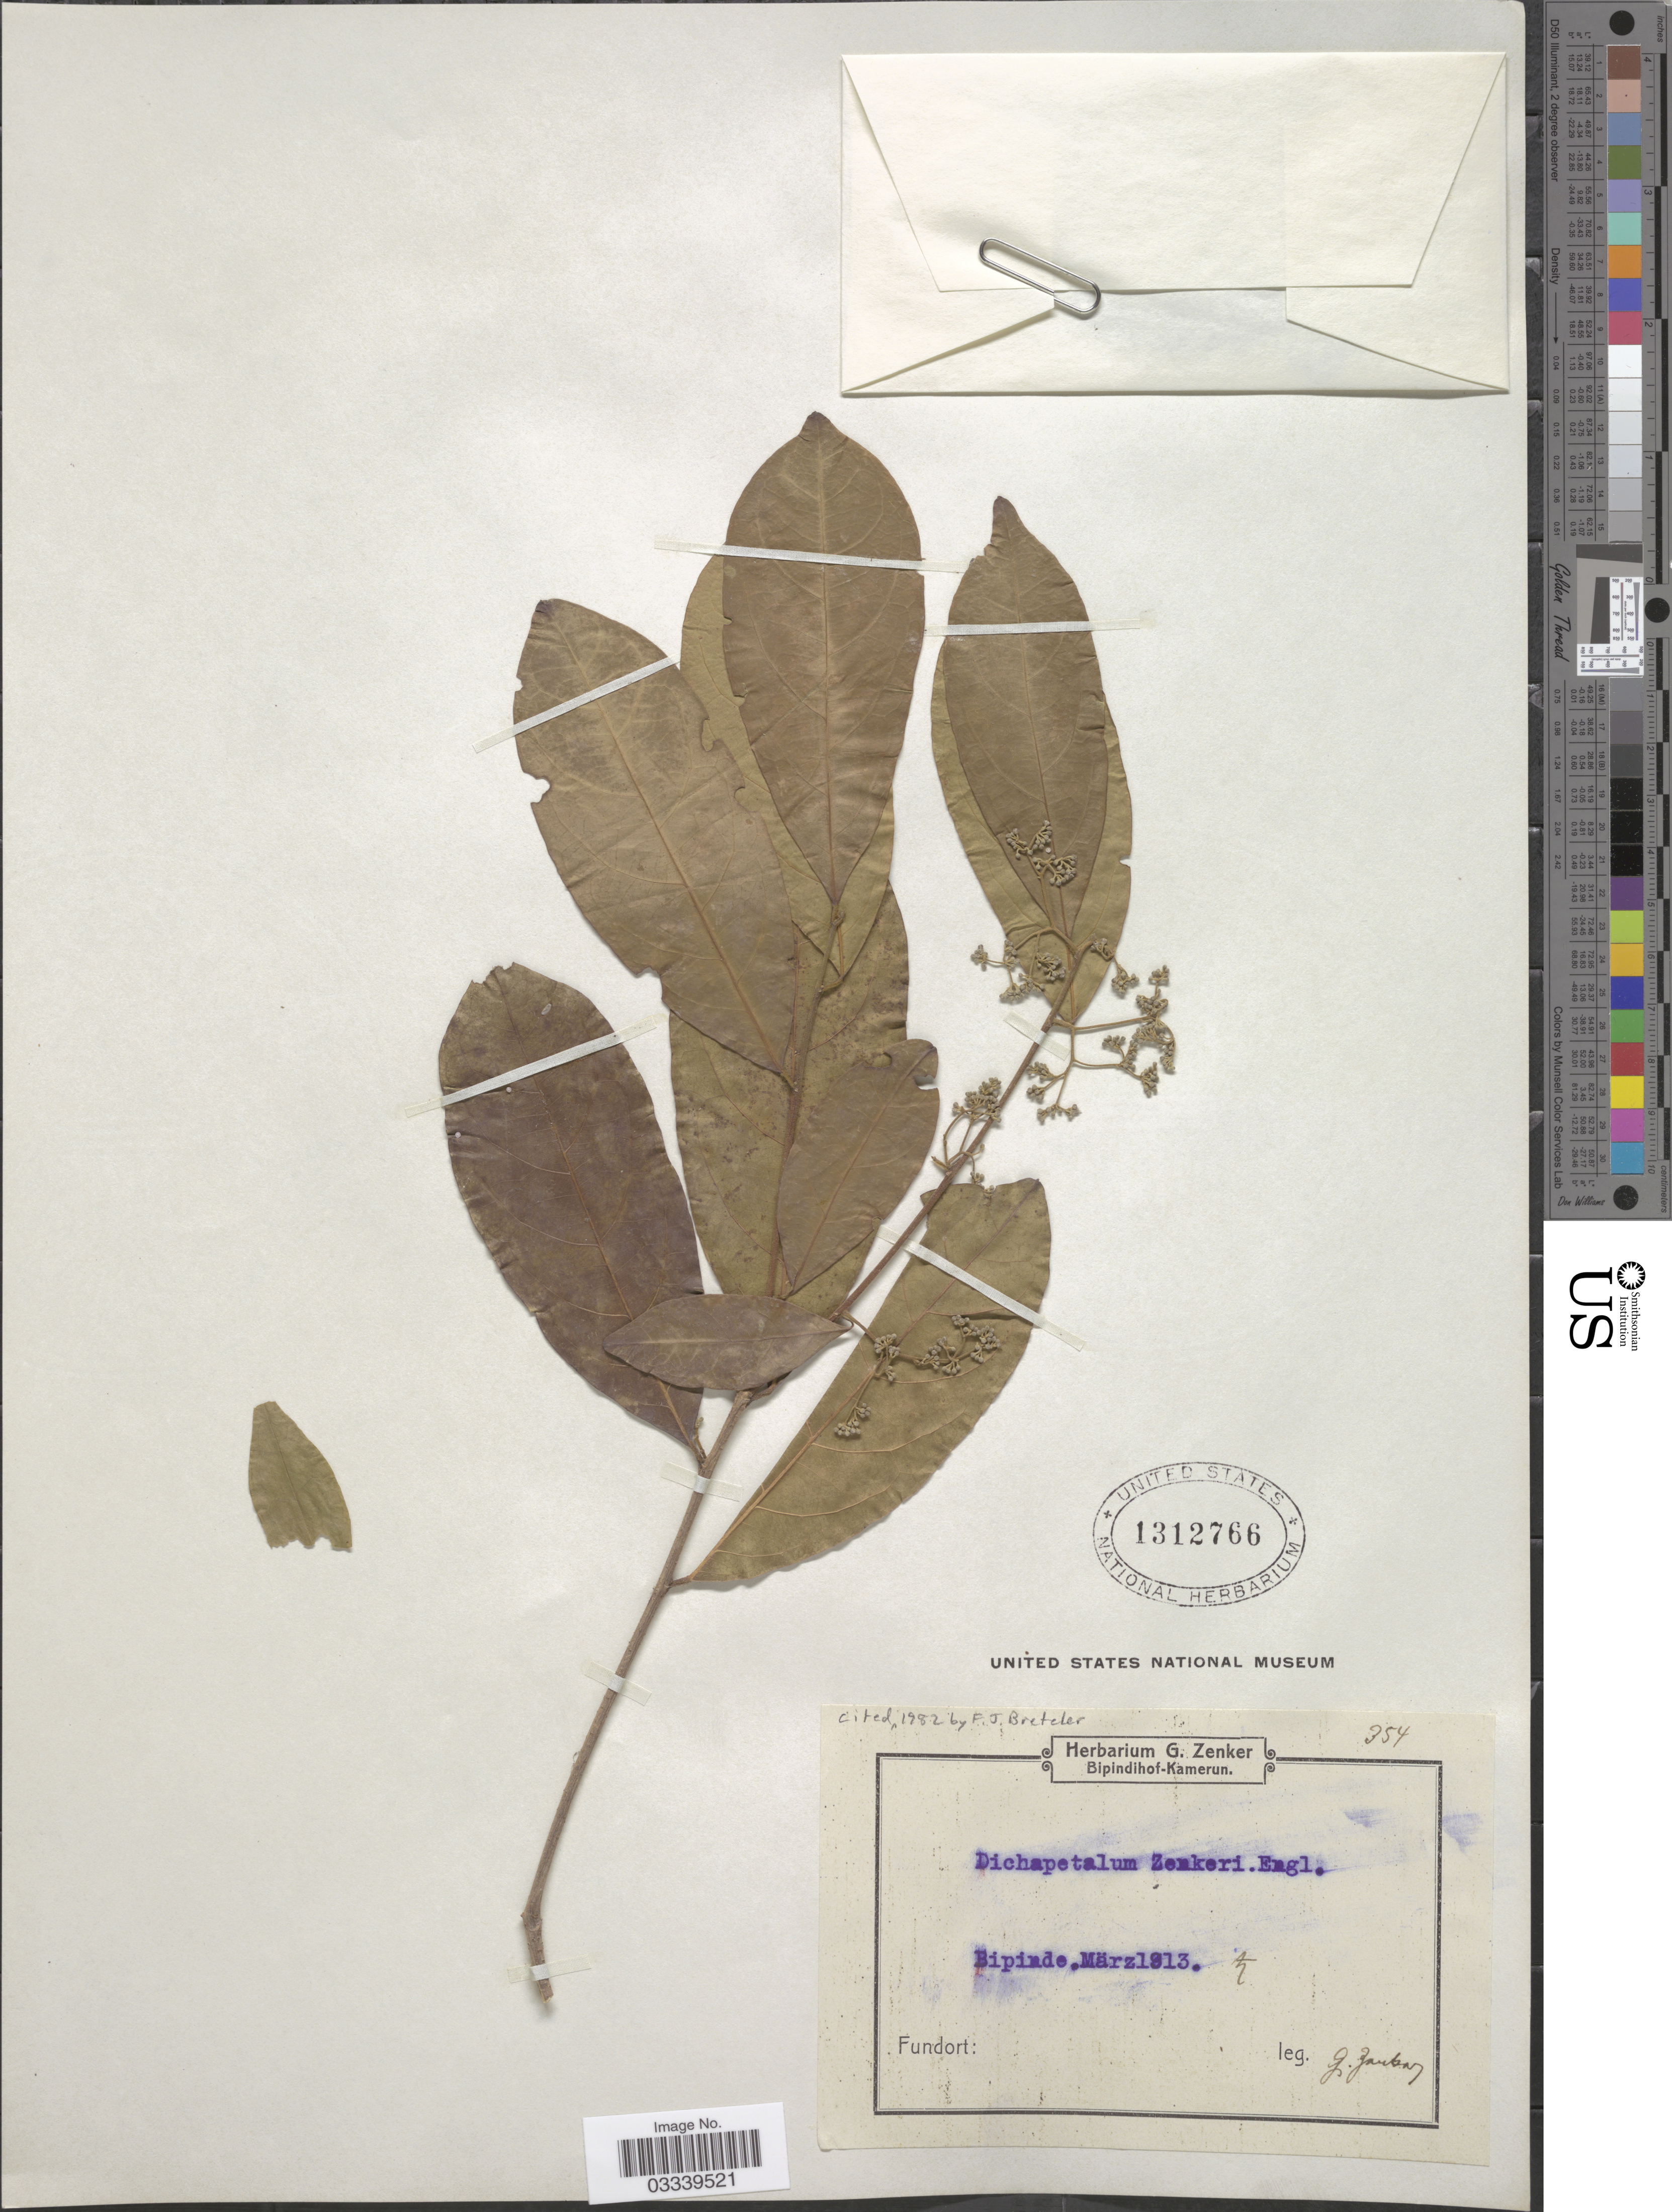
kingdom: Plantae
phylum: Tracheophyta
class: Magnoliopsida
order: Malpighiales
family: Dichapetalaceae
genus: Dichapetalum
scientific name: Dichapetalum zenkeri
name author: Engl.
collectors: G. A. Zenker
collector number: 354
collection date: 1913-03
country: Cameroon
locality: Bipinde.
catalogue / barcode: US 1312766